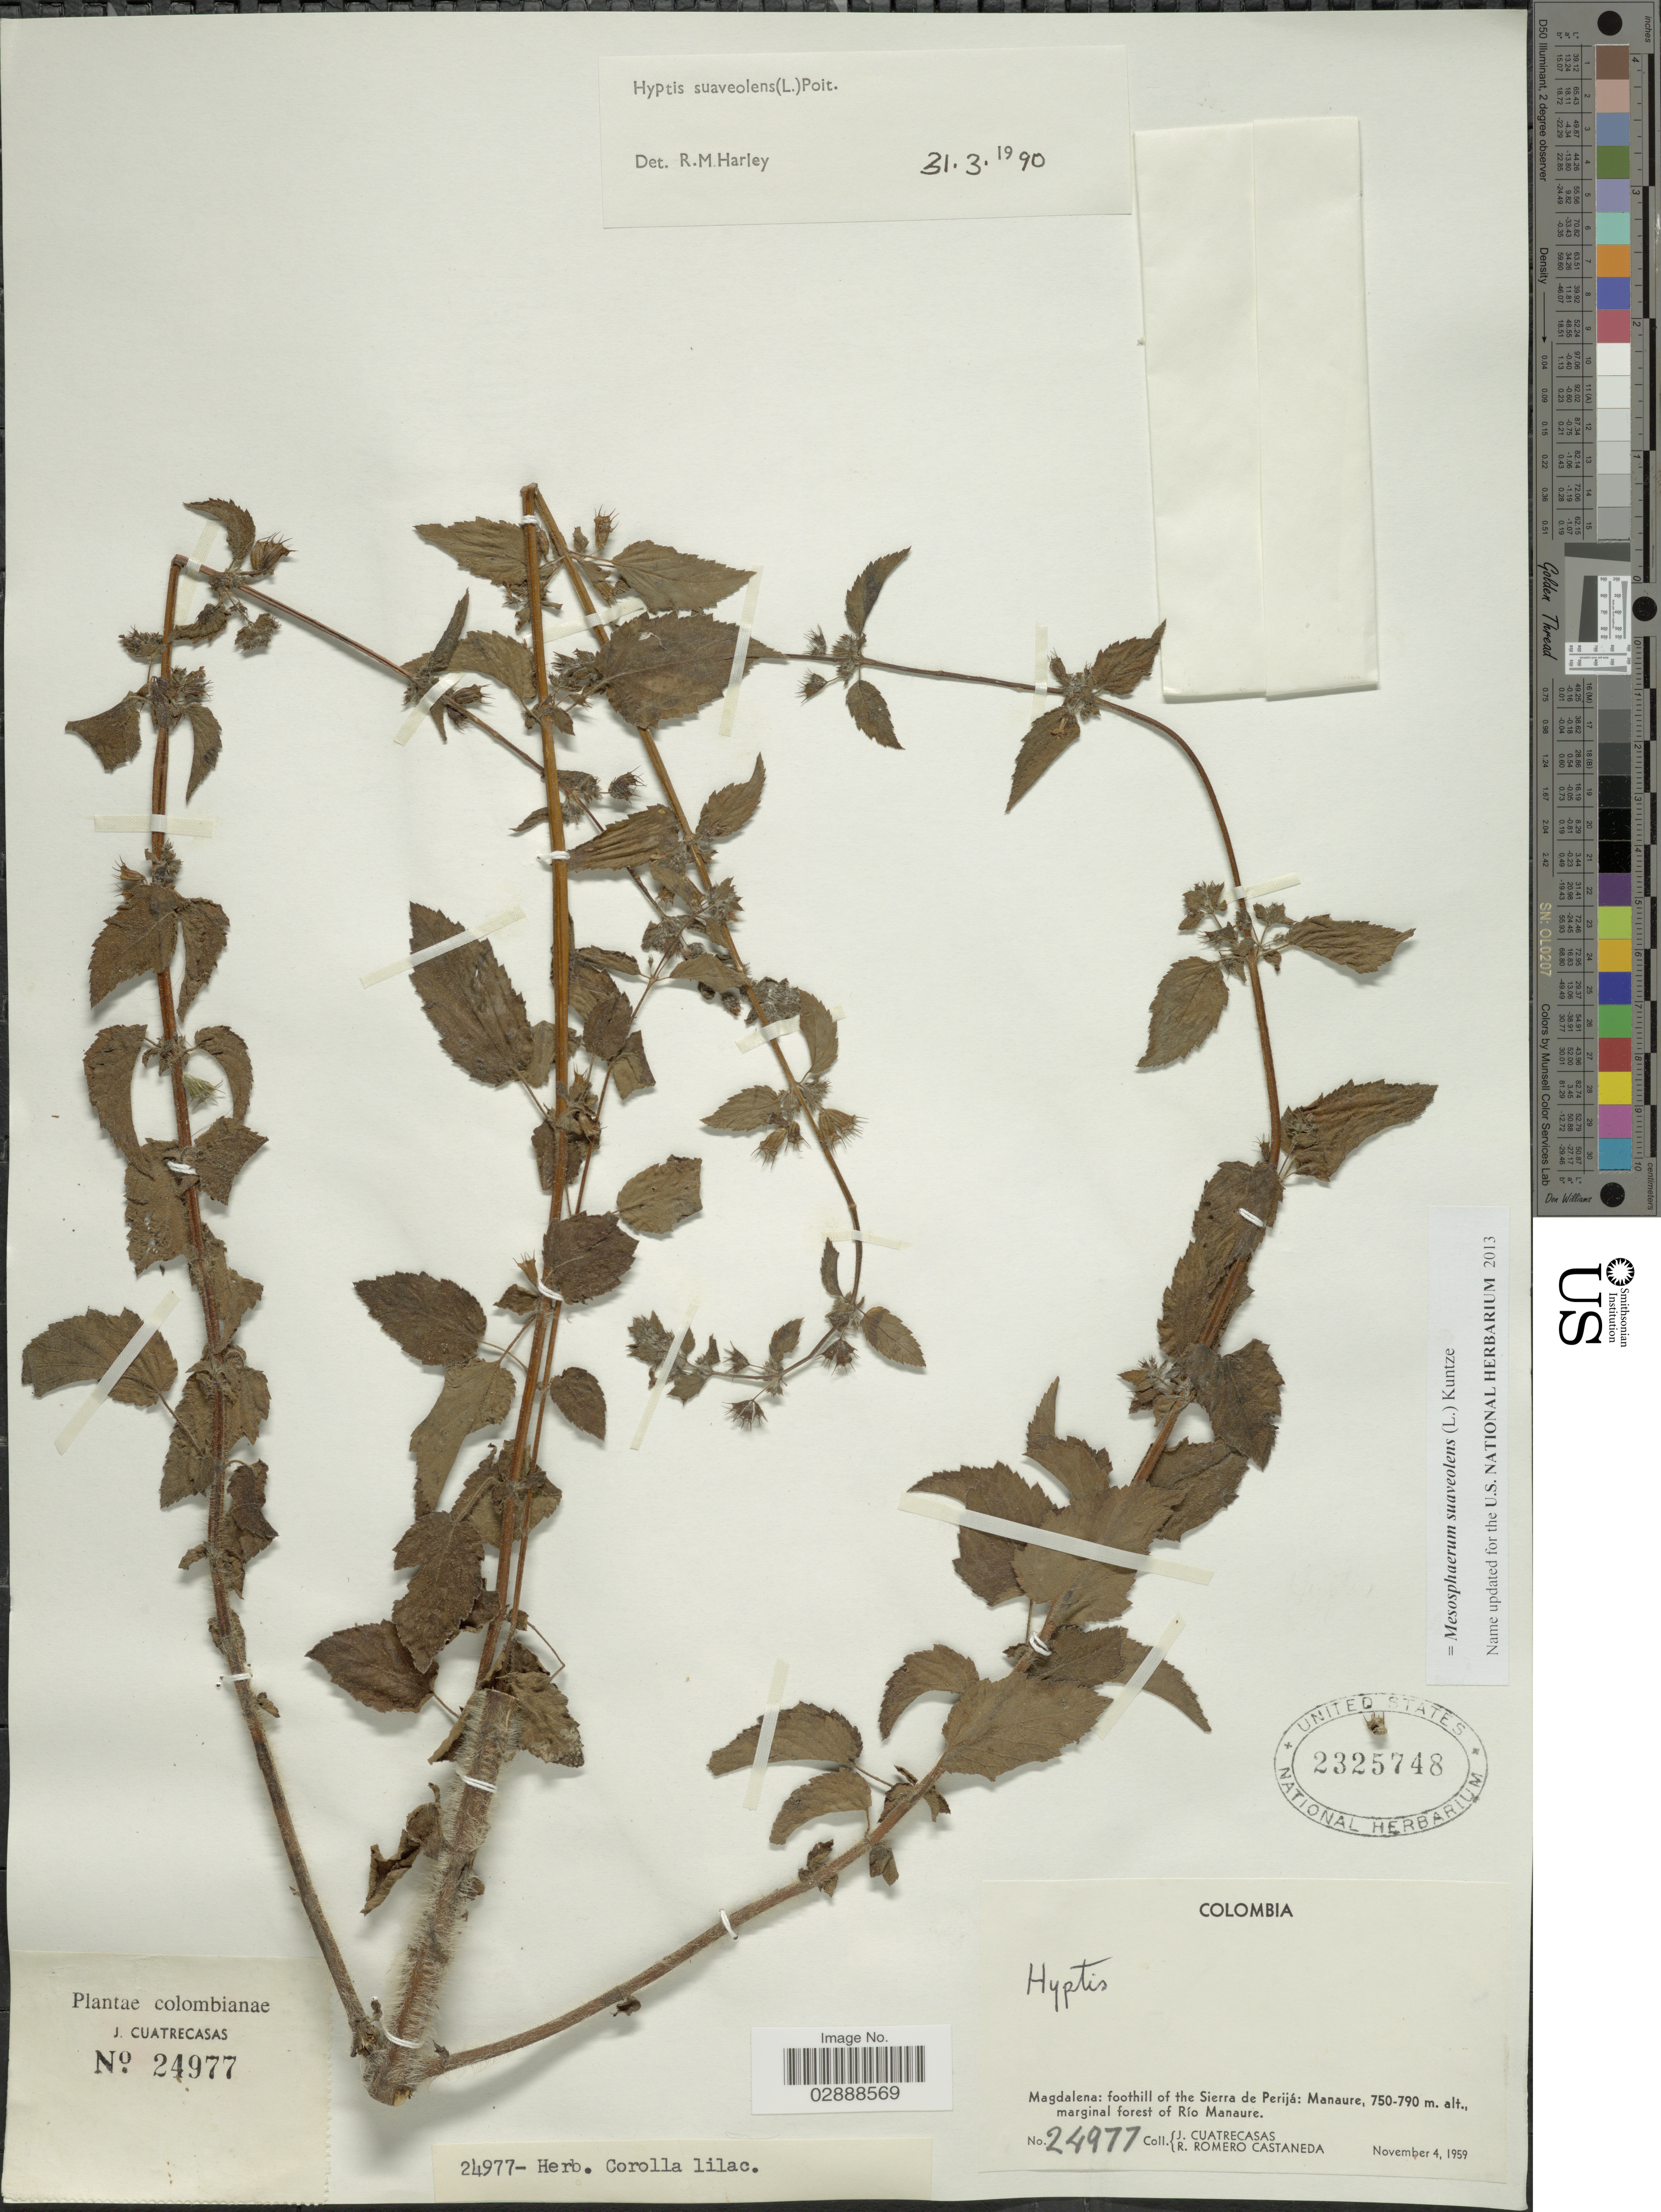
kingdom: Plantae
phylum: Tracheophyta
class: Magnoliopsida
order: Lamiales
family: Lamiaceae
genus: Mesosphaerum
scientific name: Mesosphaerum suaveolens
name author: (L.) Kuntze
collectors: J. Cuatrecasas & R. Romero Castañeda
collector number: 24977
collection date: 1959-11-04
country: Colombia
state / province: Magdalena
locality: Foothill of the Sierra de Perijá: Manaure, marginal forest of Río Manaure.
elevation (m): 750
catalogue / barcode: US 2325748